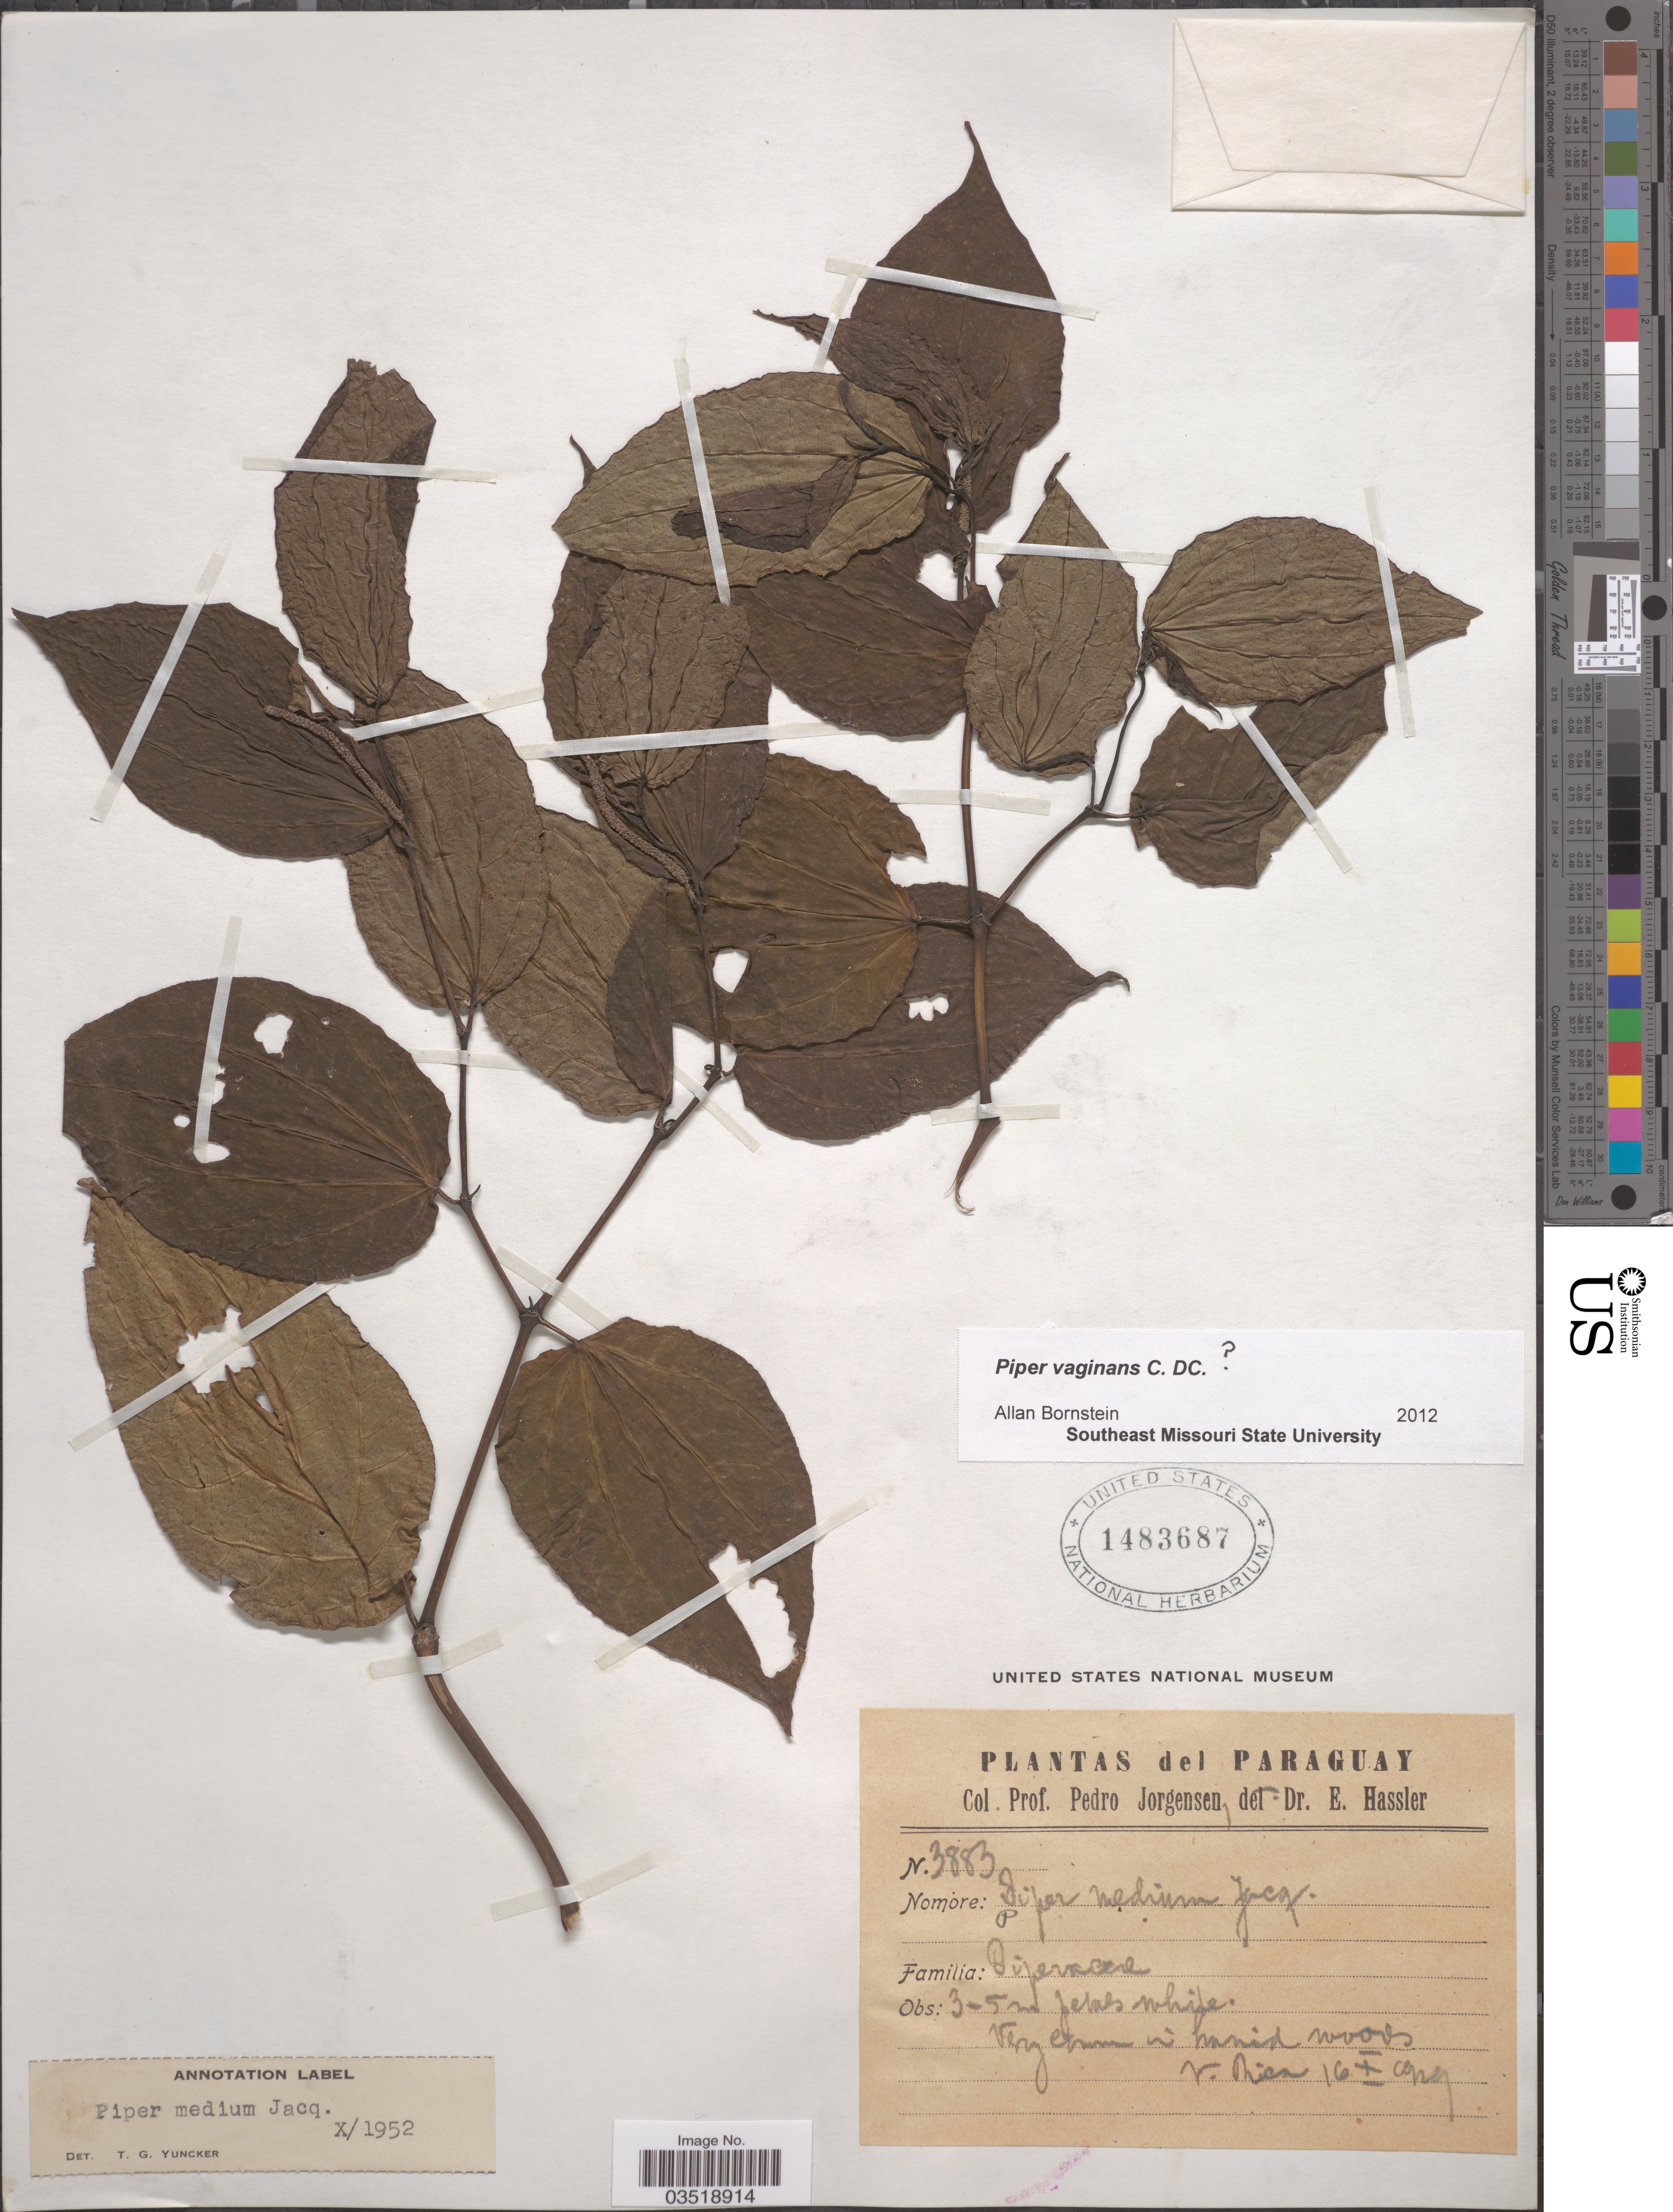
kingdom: Plantae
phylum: Tracheophyta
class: Magnoliopsida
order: Piperales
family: Piperaceae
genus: Piper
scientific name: Piper vaginans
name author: C. DC.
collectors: P. Jörgensen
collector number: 3883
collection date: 1929-10-16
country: Paraguay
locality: V. Rica.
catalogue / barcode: US 1483687